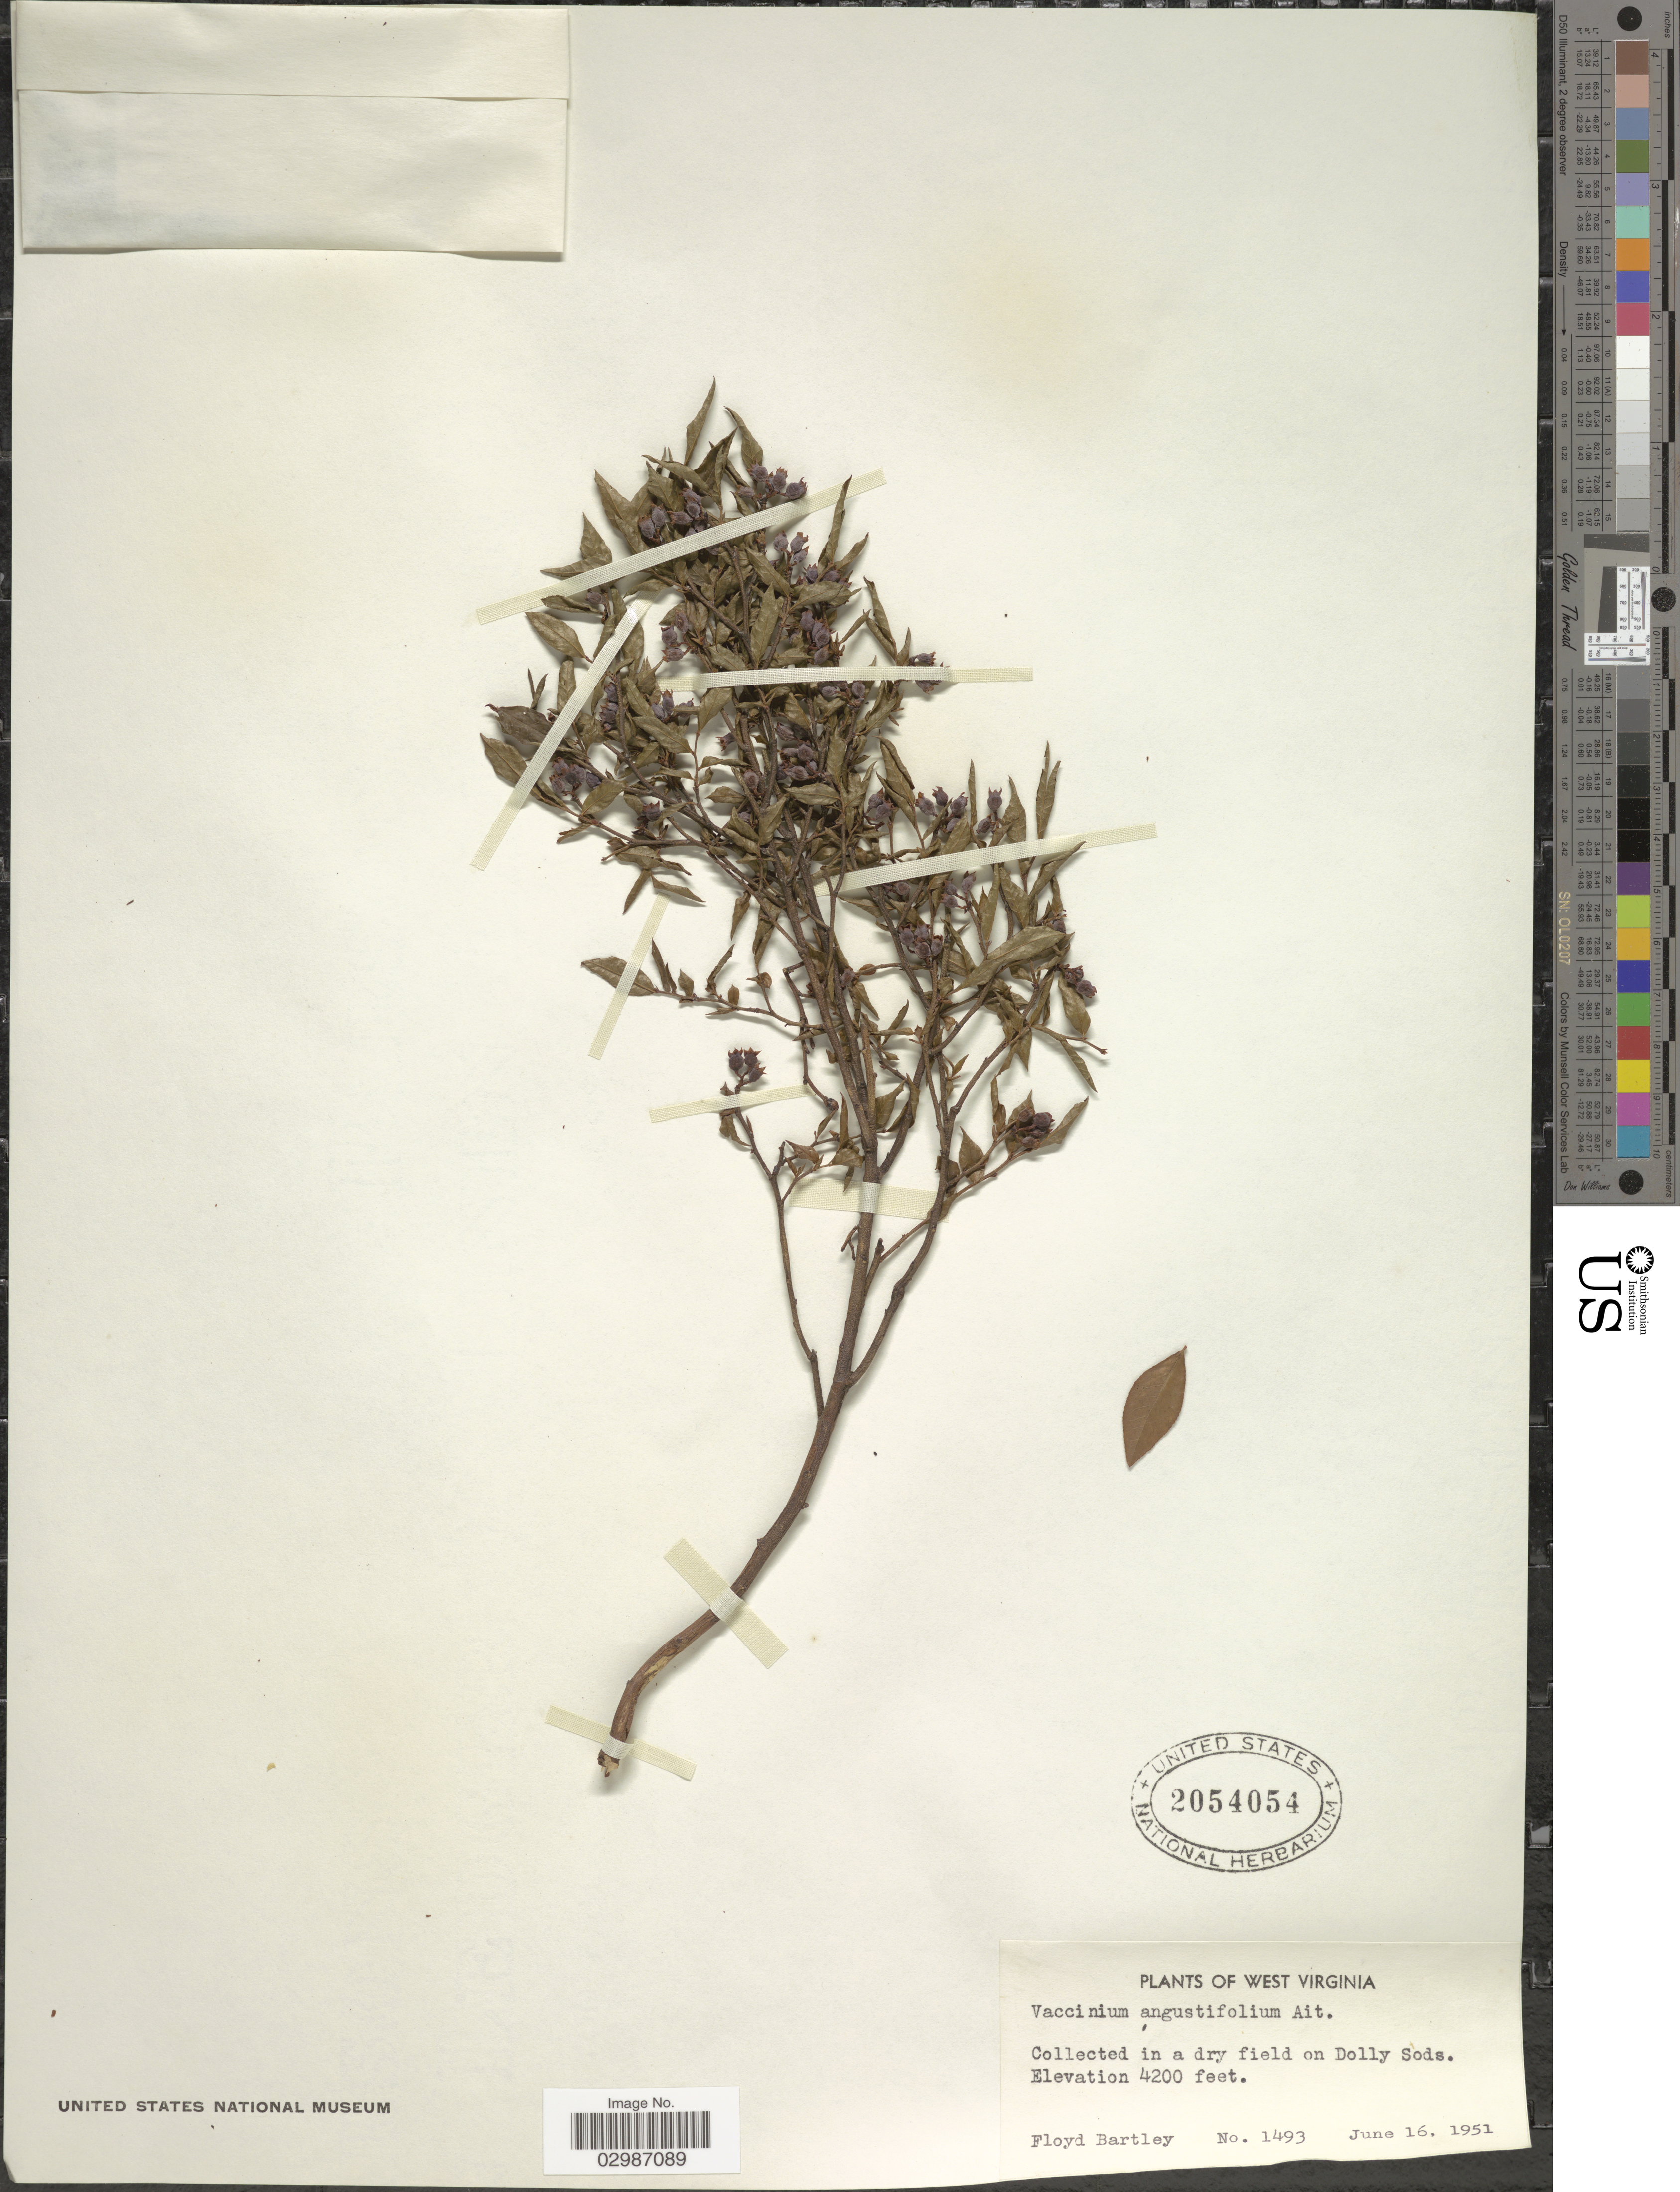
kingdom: Plantae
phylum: Tracheophyta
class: Magnoliopsida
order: Ericales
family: Ericaceae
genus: Vaccinium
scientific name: Vaccinium angustifolium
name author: Aiton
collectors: F. Bartley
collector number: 1493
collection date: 1951-06-16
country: United States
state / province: West Virginia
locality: In a dry field on Dolly Sods.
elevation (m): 1280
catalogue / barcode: US 2054054